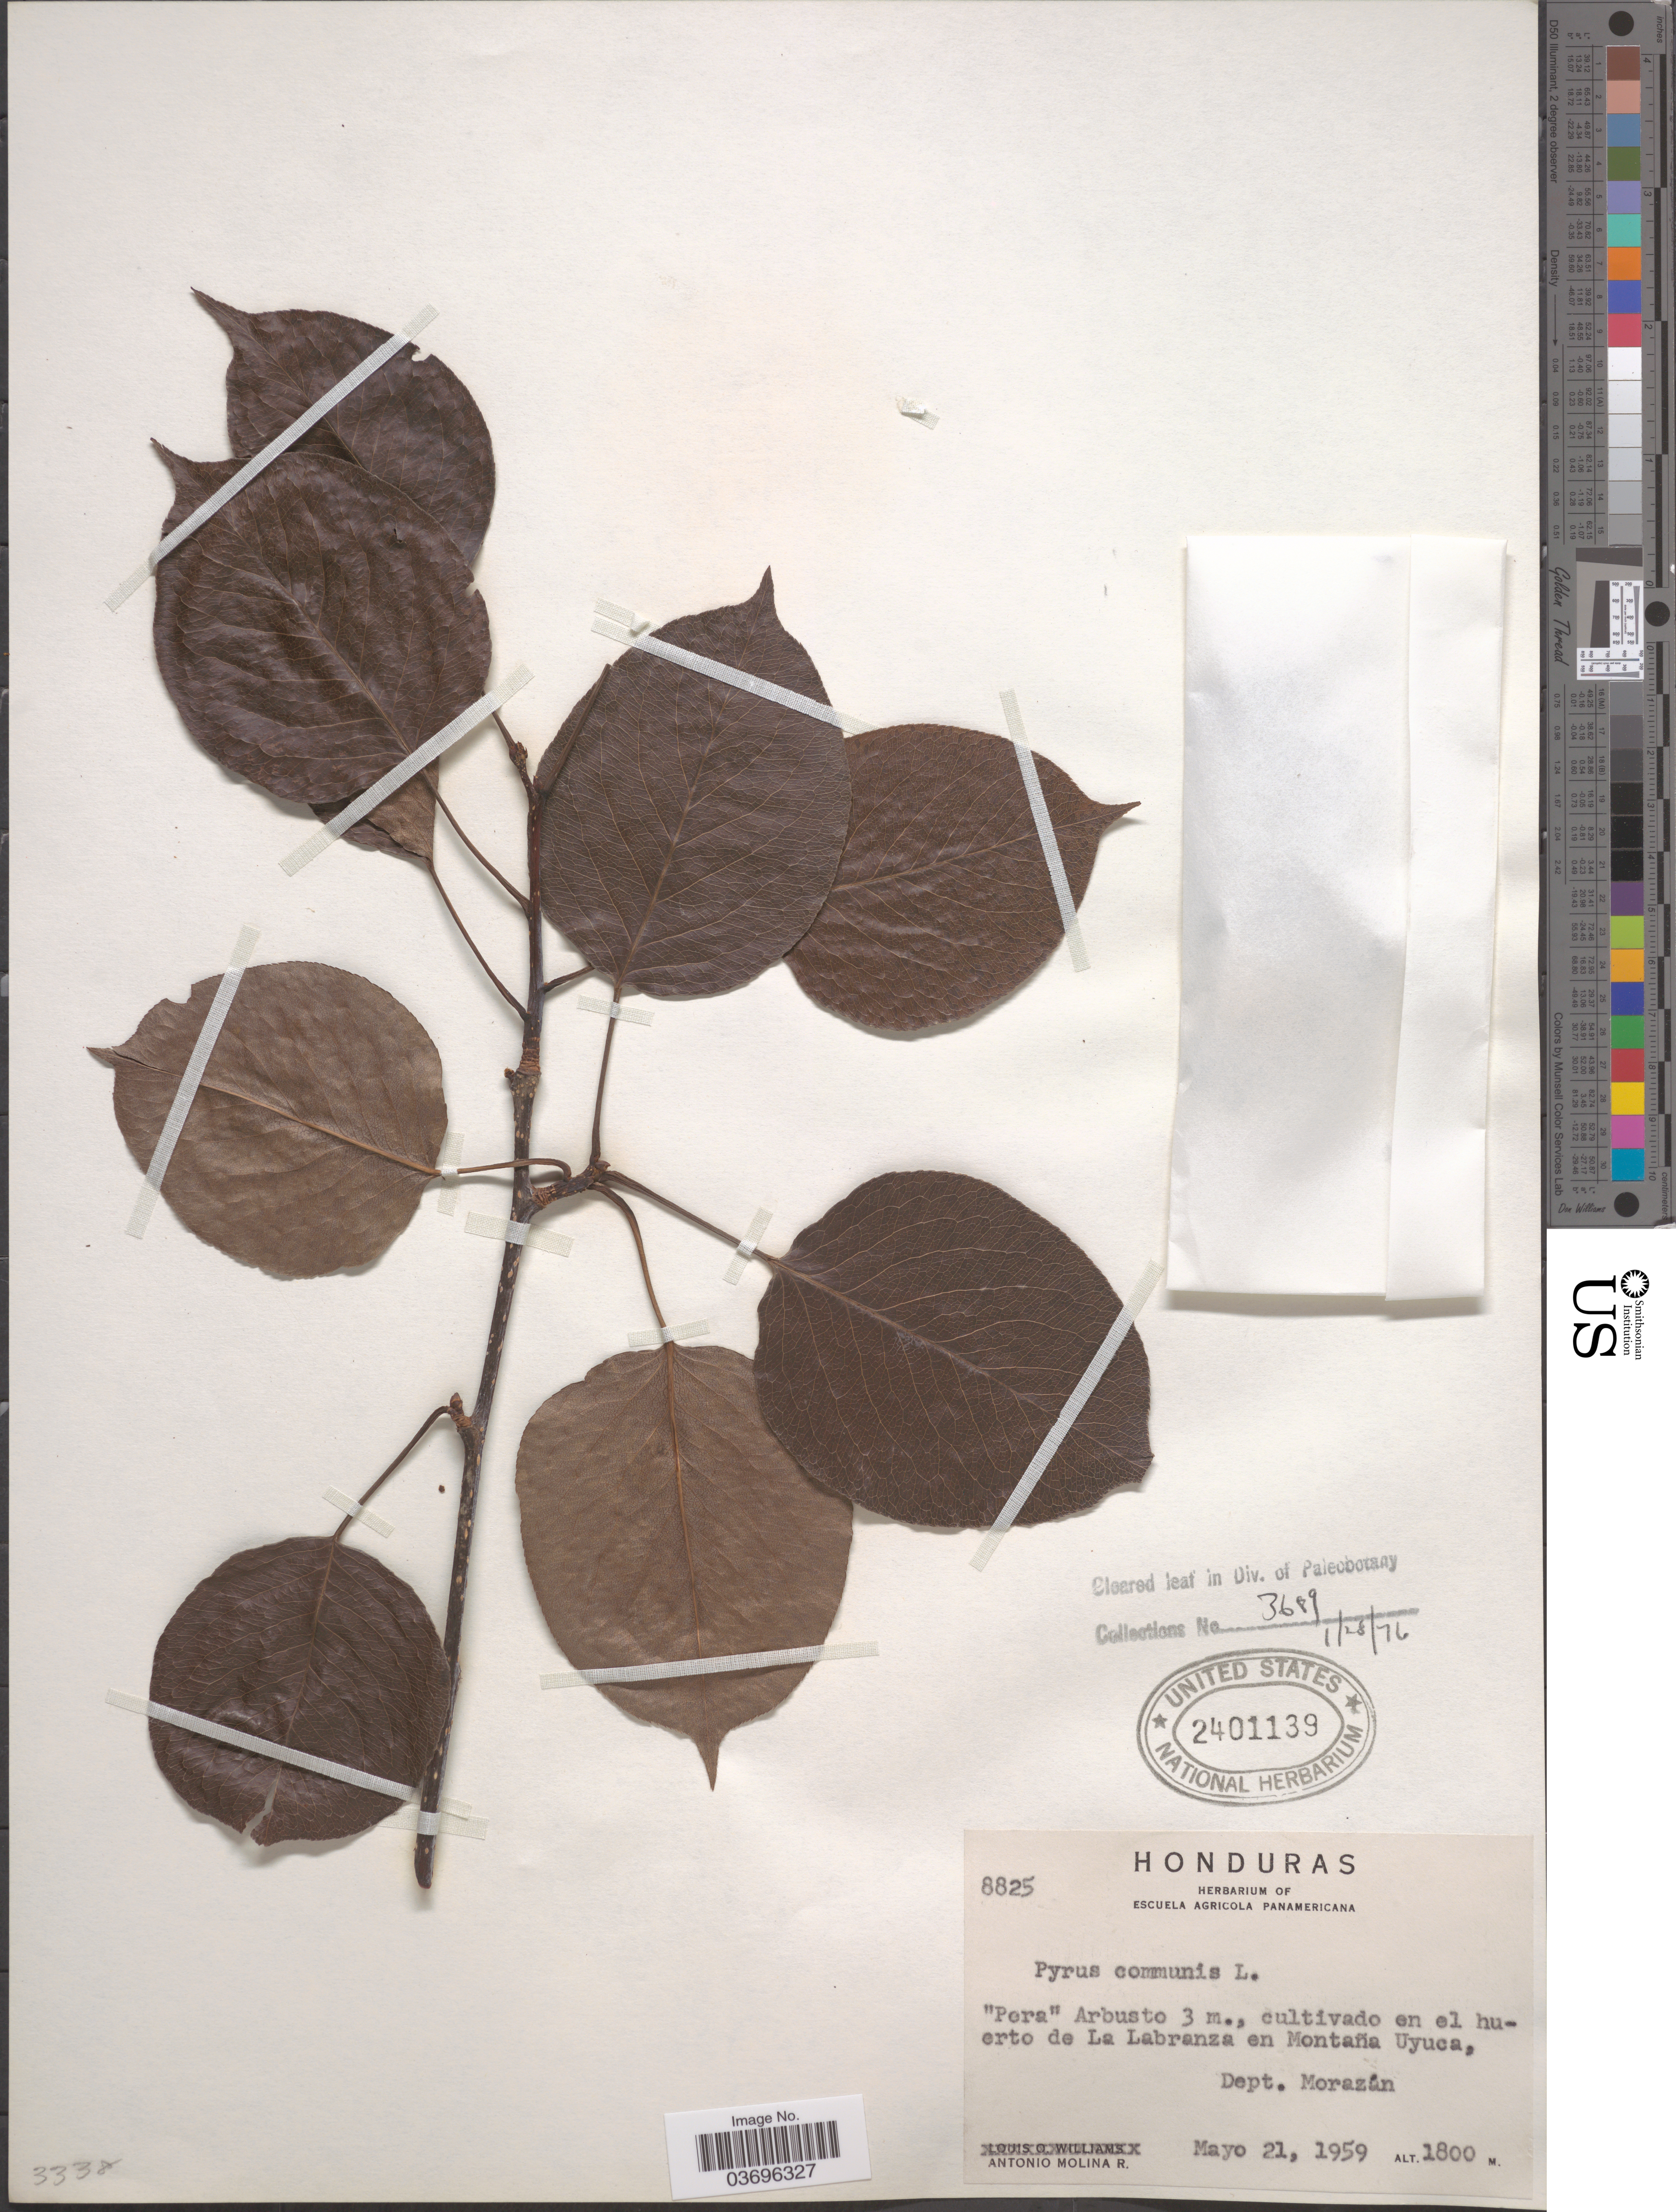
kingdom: Plantae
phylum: Tracheophyta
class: Magnoliopsida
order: Rosales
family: Rosaceae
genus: Pyrus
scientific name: Pyrus communis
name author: L.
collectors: A. Molina R.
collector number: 8825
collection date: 1959-05-21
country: Honduras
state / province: Fco. Morazán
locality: En el huerto de La Labranza en Montaña Uyuca, Dept. Morazán.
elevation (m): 180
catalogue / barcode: US 2401139